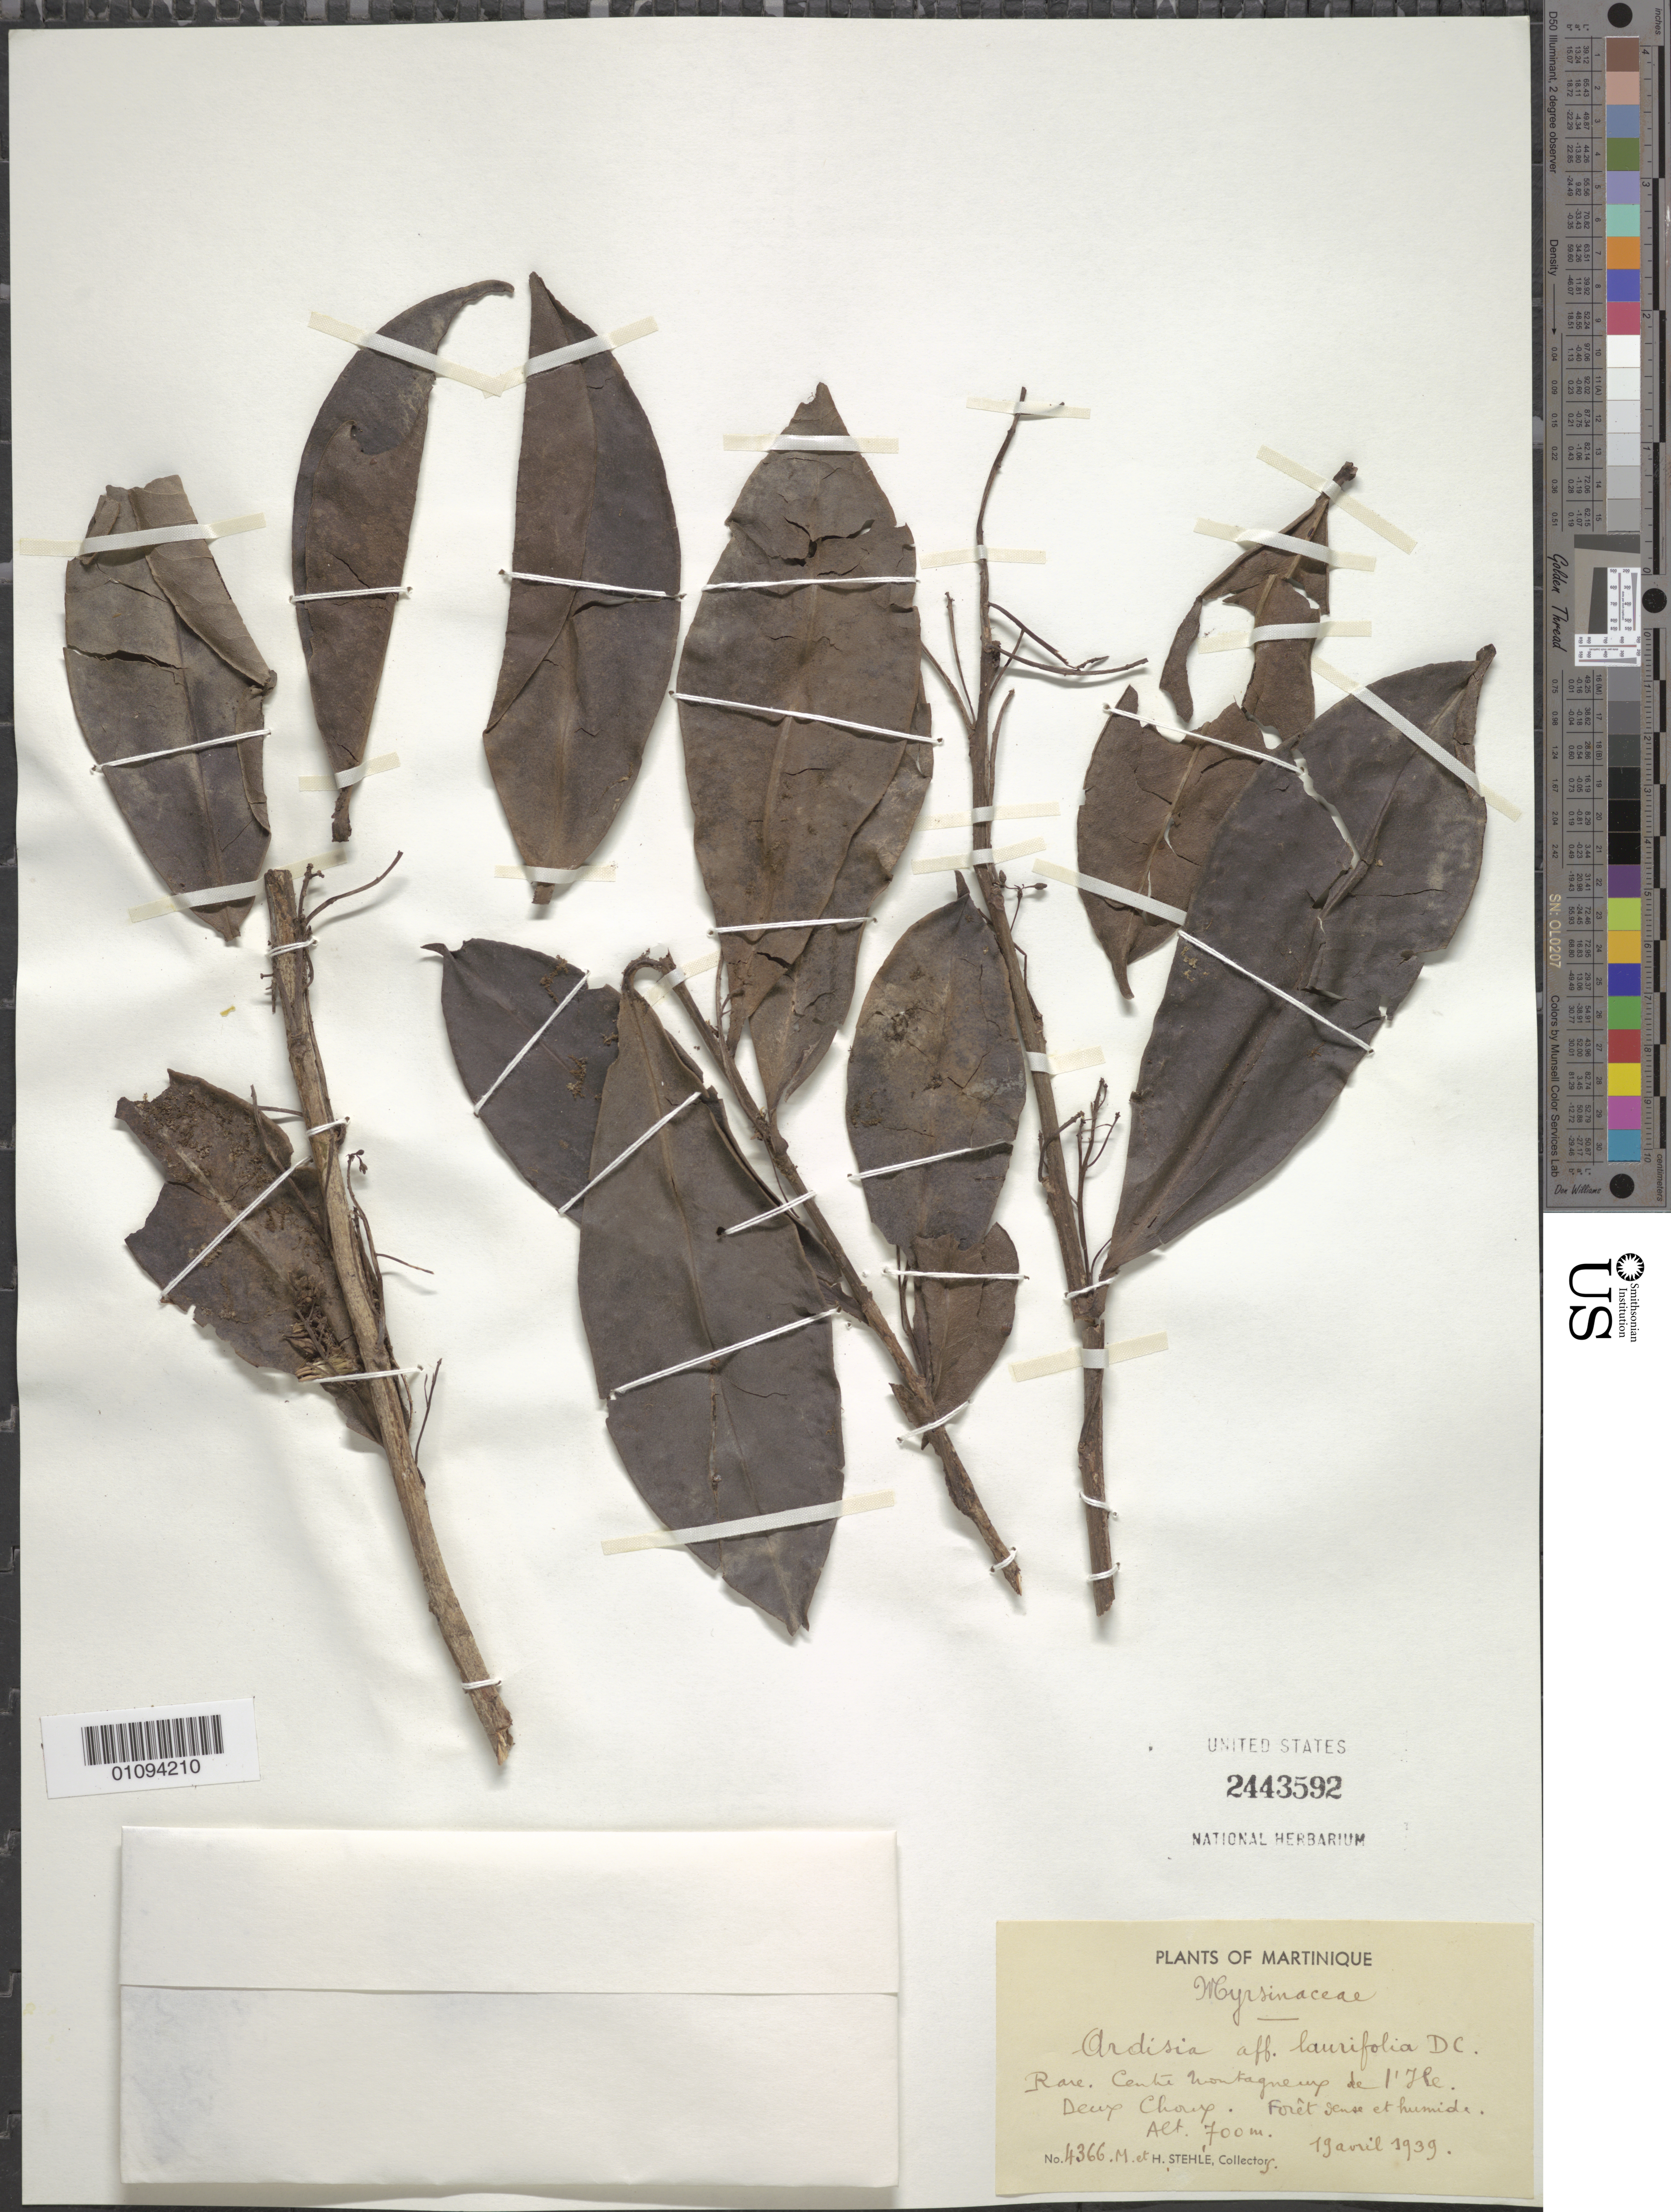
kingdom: Plantae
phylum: Tracheophyta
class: Magnoliopsida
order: Ericales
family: Primulaceae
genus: Ardisia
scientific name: Ardisia laurifolia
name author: (Lam.) Miq.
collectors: H. Stehlé & M. Stehlé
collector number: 4366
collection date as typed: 19 Apr 1939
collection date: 1939-04-19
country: Martinique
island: Martinique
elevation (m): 700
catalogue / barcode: US 2443592